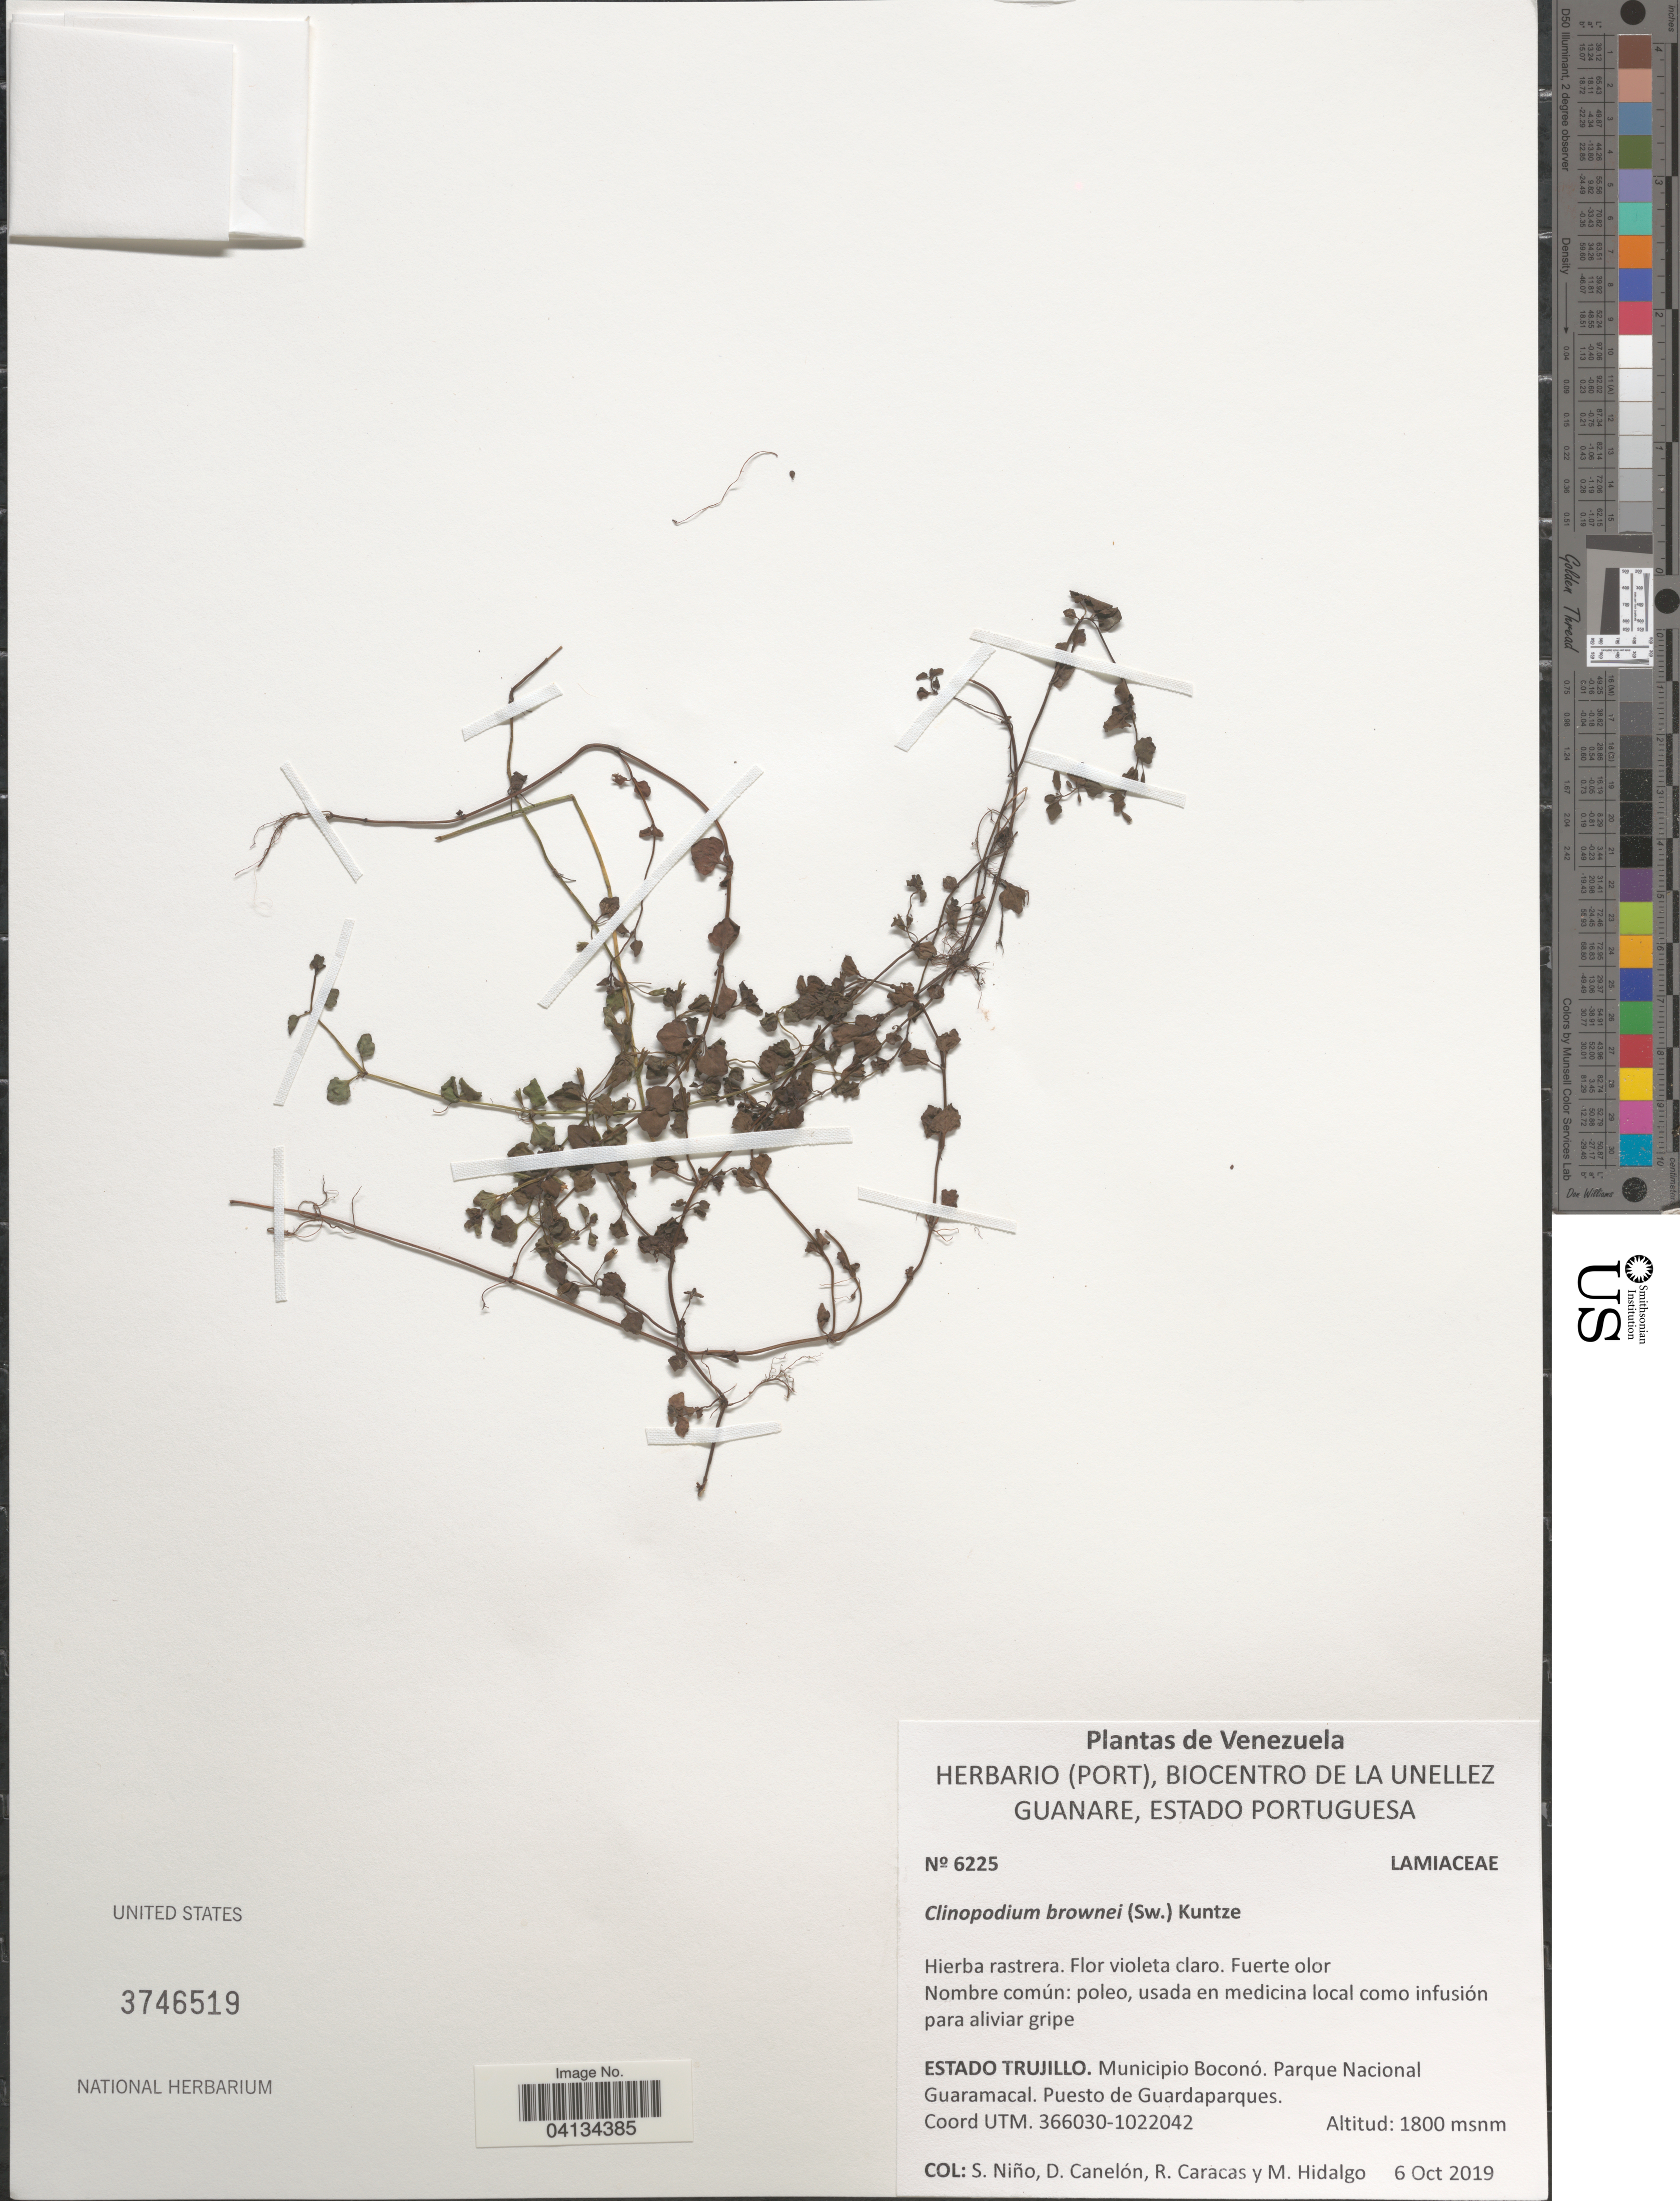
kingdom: Plantae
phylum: Tracheophyta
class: Magnoliopsida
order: Lamiales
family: Lamiaceae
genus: Clinopodium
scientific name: Clinopodium brownei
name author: (Sw.) Kuntze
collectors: S. M. Niño, D. Canelón, R. Caracas & M. Hidalgo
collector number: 6225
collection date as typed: Transcribed d/m/y: 6/10/2019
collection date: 2019-10-06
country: Venezuela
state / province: Trujillo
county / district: Boconó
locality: Parque Nacional Guaramacal. Puesto de Guardaparques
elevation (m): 1800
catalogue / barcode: US 3746519